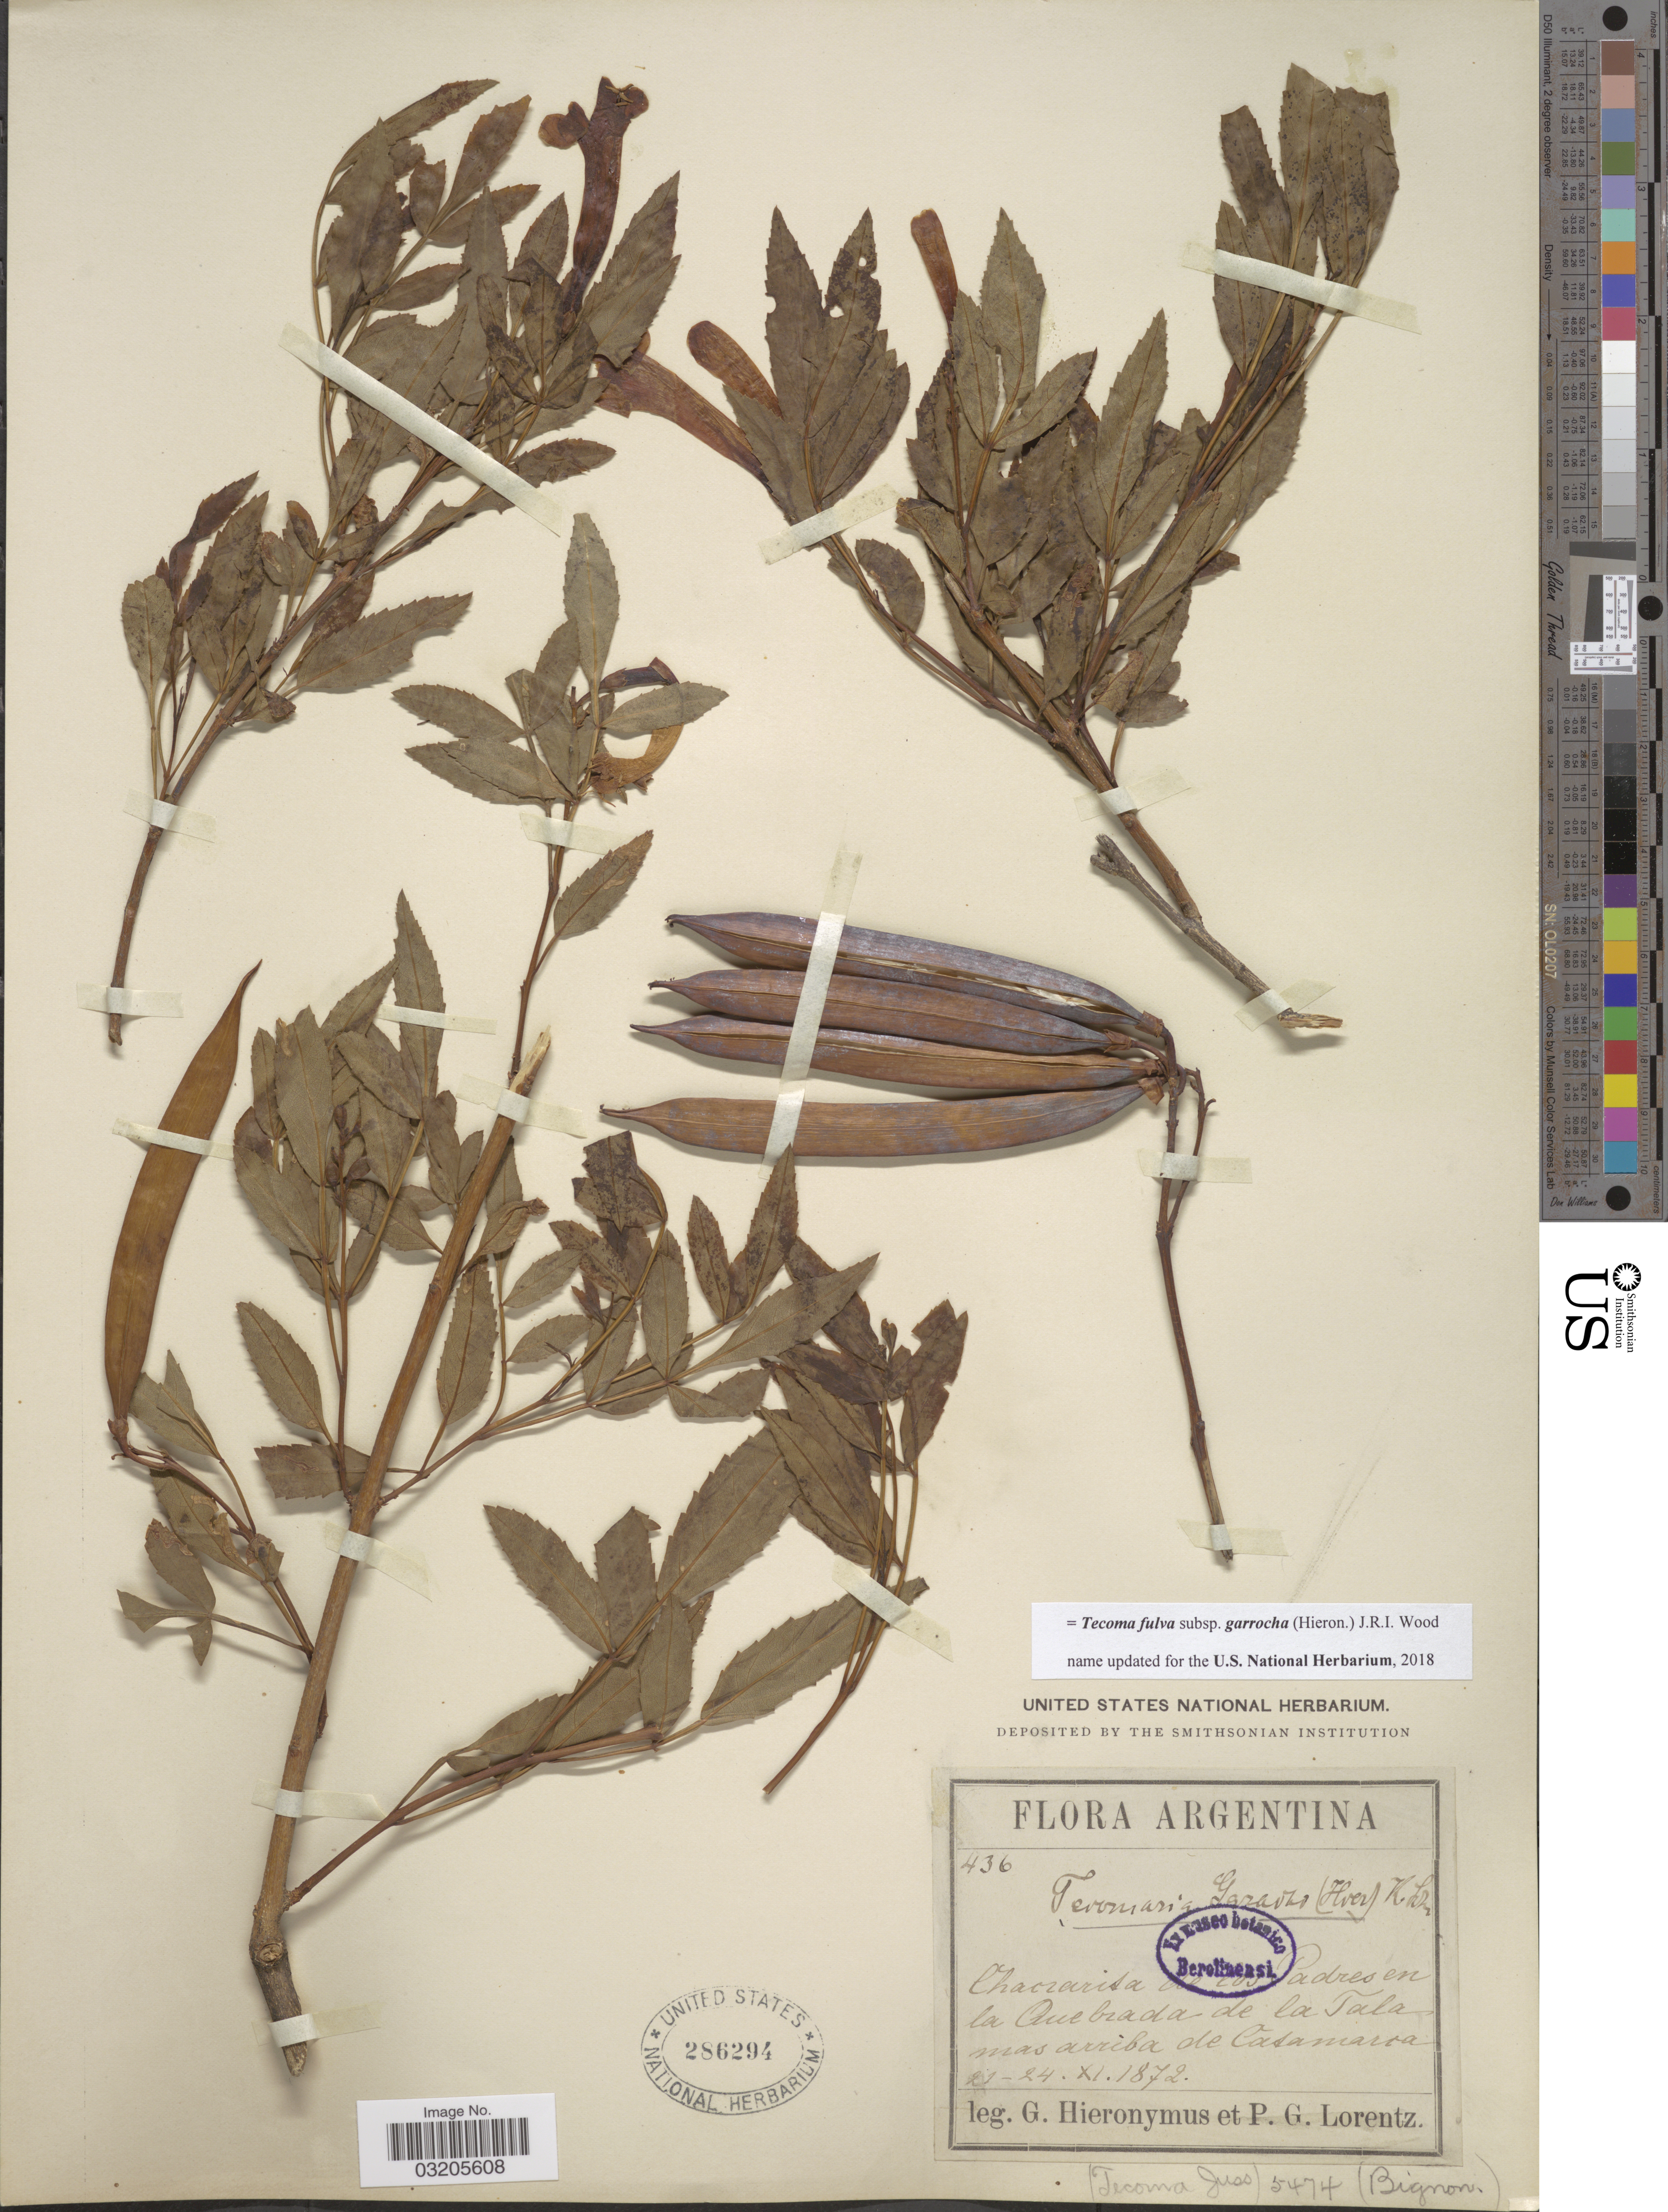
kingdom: Plantae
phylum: Tracheophyta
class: Magnoliopsida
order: Lamiales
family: Bignoniaceae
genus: Tecoma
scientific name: Tecoma stans subsp. garrocha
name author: J.R.I. Wood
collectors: G. H. Hieronymus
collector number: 436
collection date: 1872-11-21/1872-11-24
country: Argentina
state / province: Catamarca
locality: Chaczarita de los Padres en la Quebrada de la Tala mas arriba de Catamarca.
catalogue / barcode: US 286294